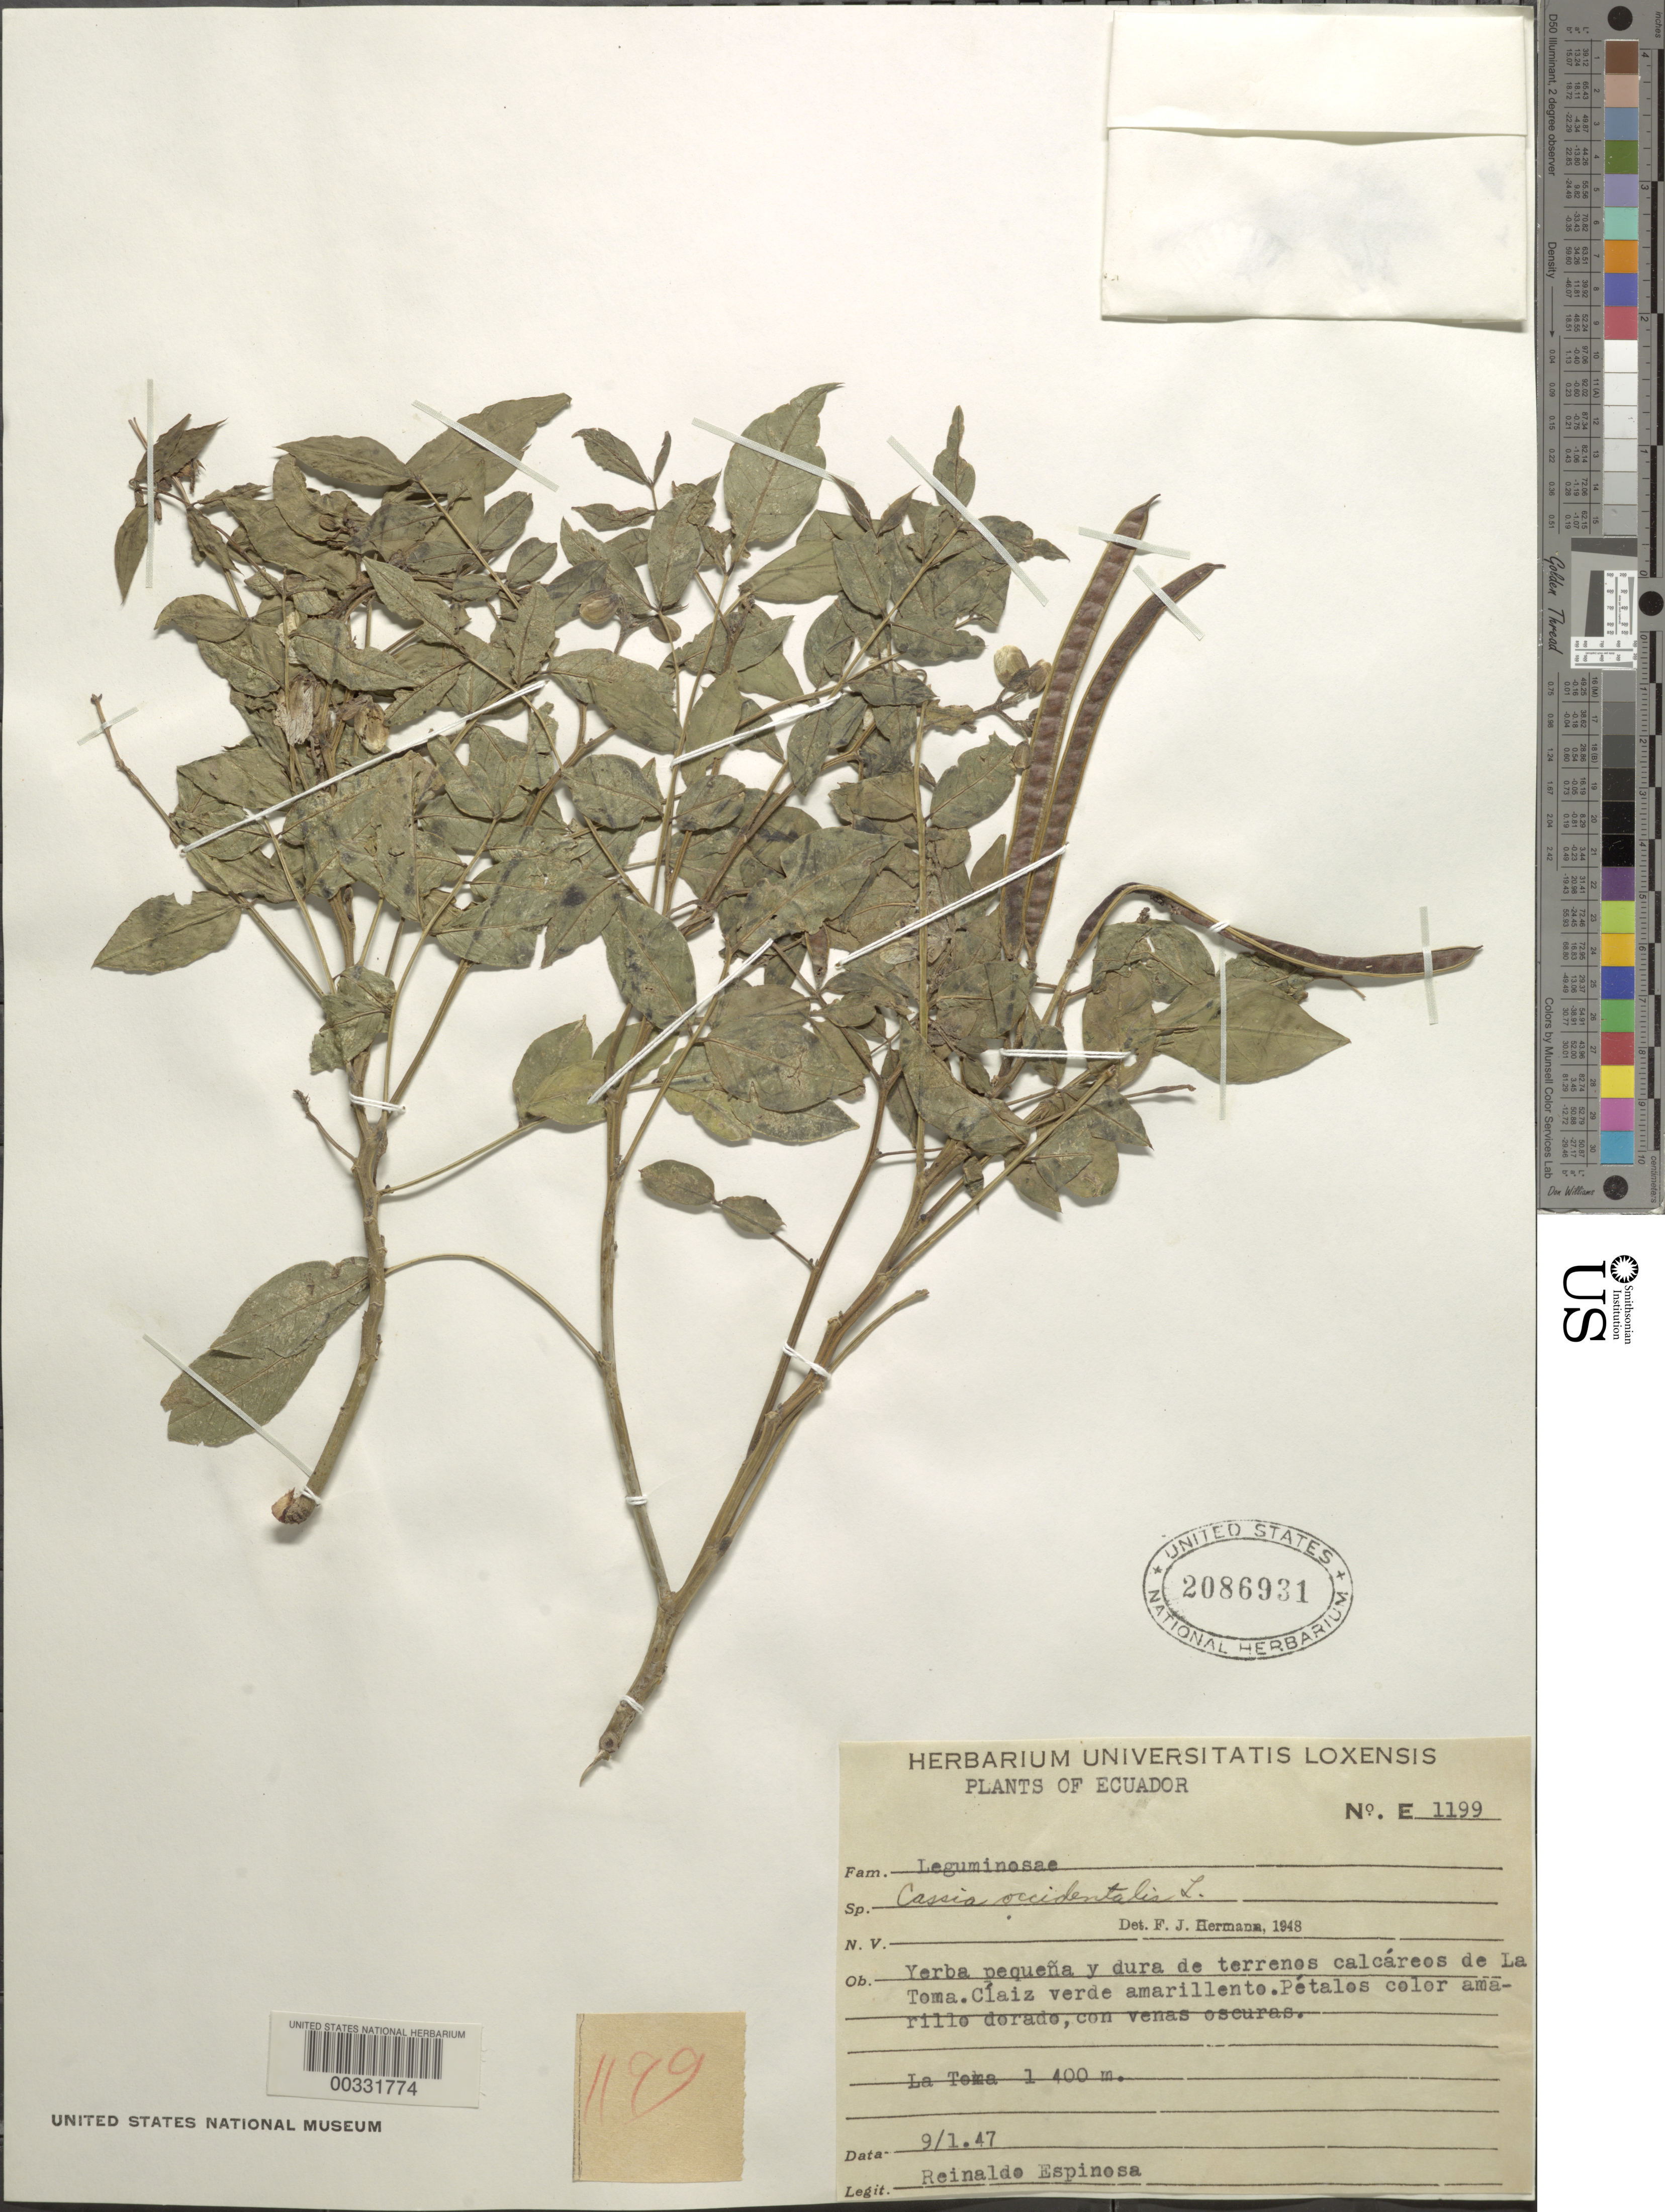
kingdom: Plantae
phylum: Tracheophyta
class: Magnoliopsida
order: Fabales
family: Fabaceae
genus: Senna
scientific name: Senna occidentalis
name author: (L.) Link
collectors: R. Espinosa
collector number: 1199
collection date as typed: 01 Sep 1947 or 09 Jan 1947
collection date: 1947-01-09 or 1947-09-01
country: Ecuador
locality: La Toma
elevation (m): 1400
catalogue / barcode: US 2086931